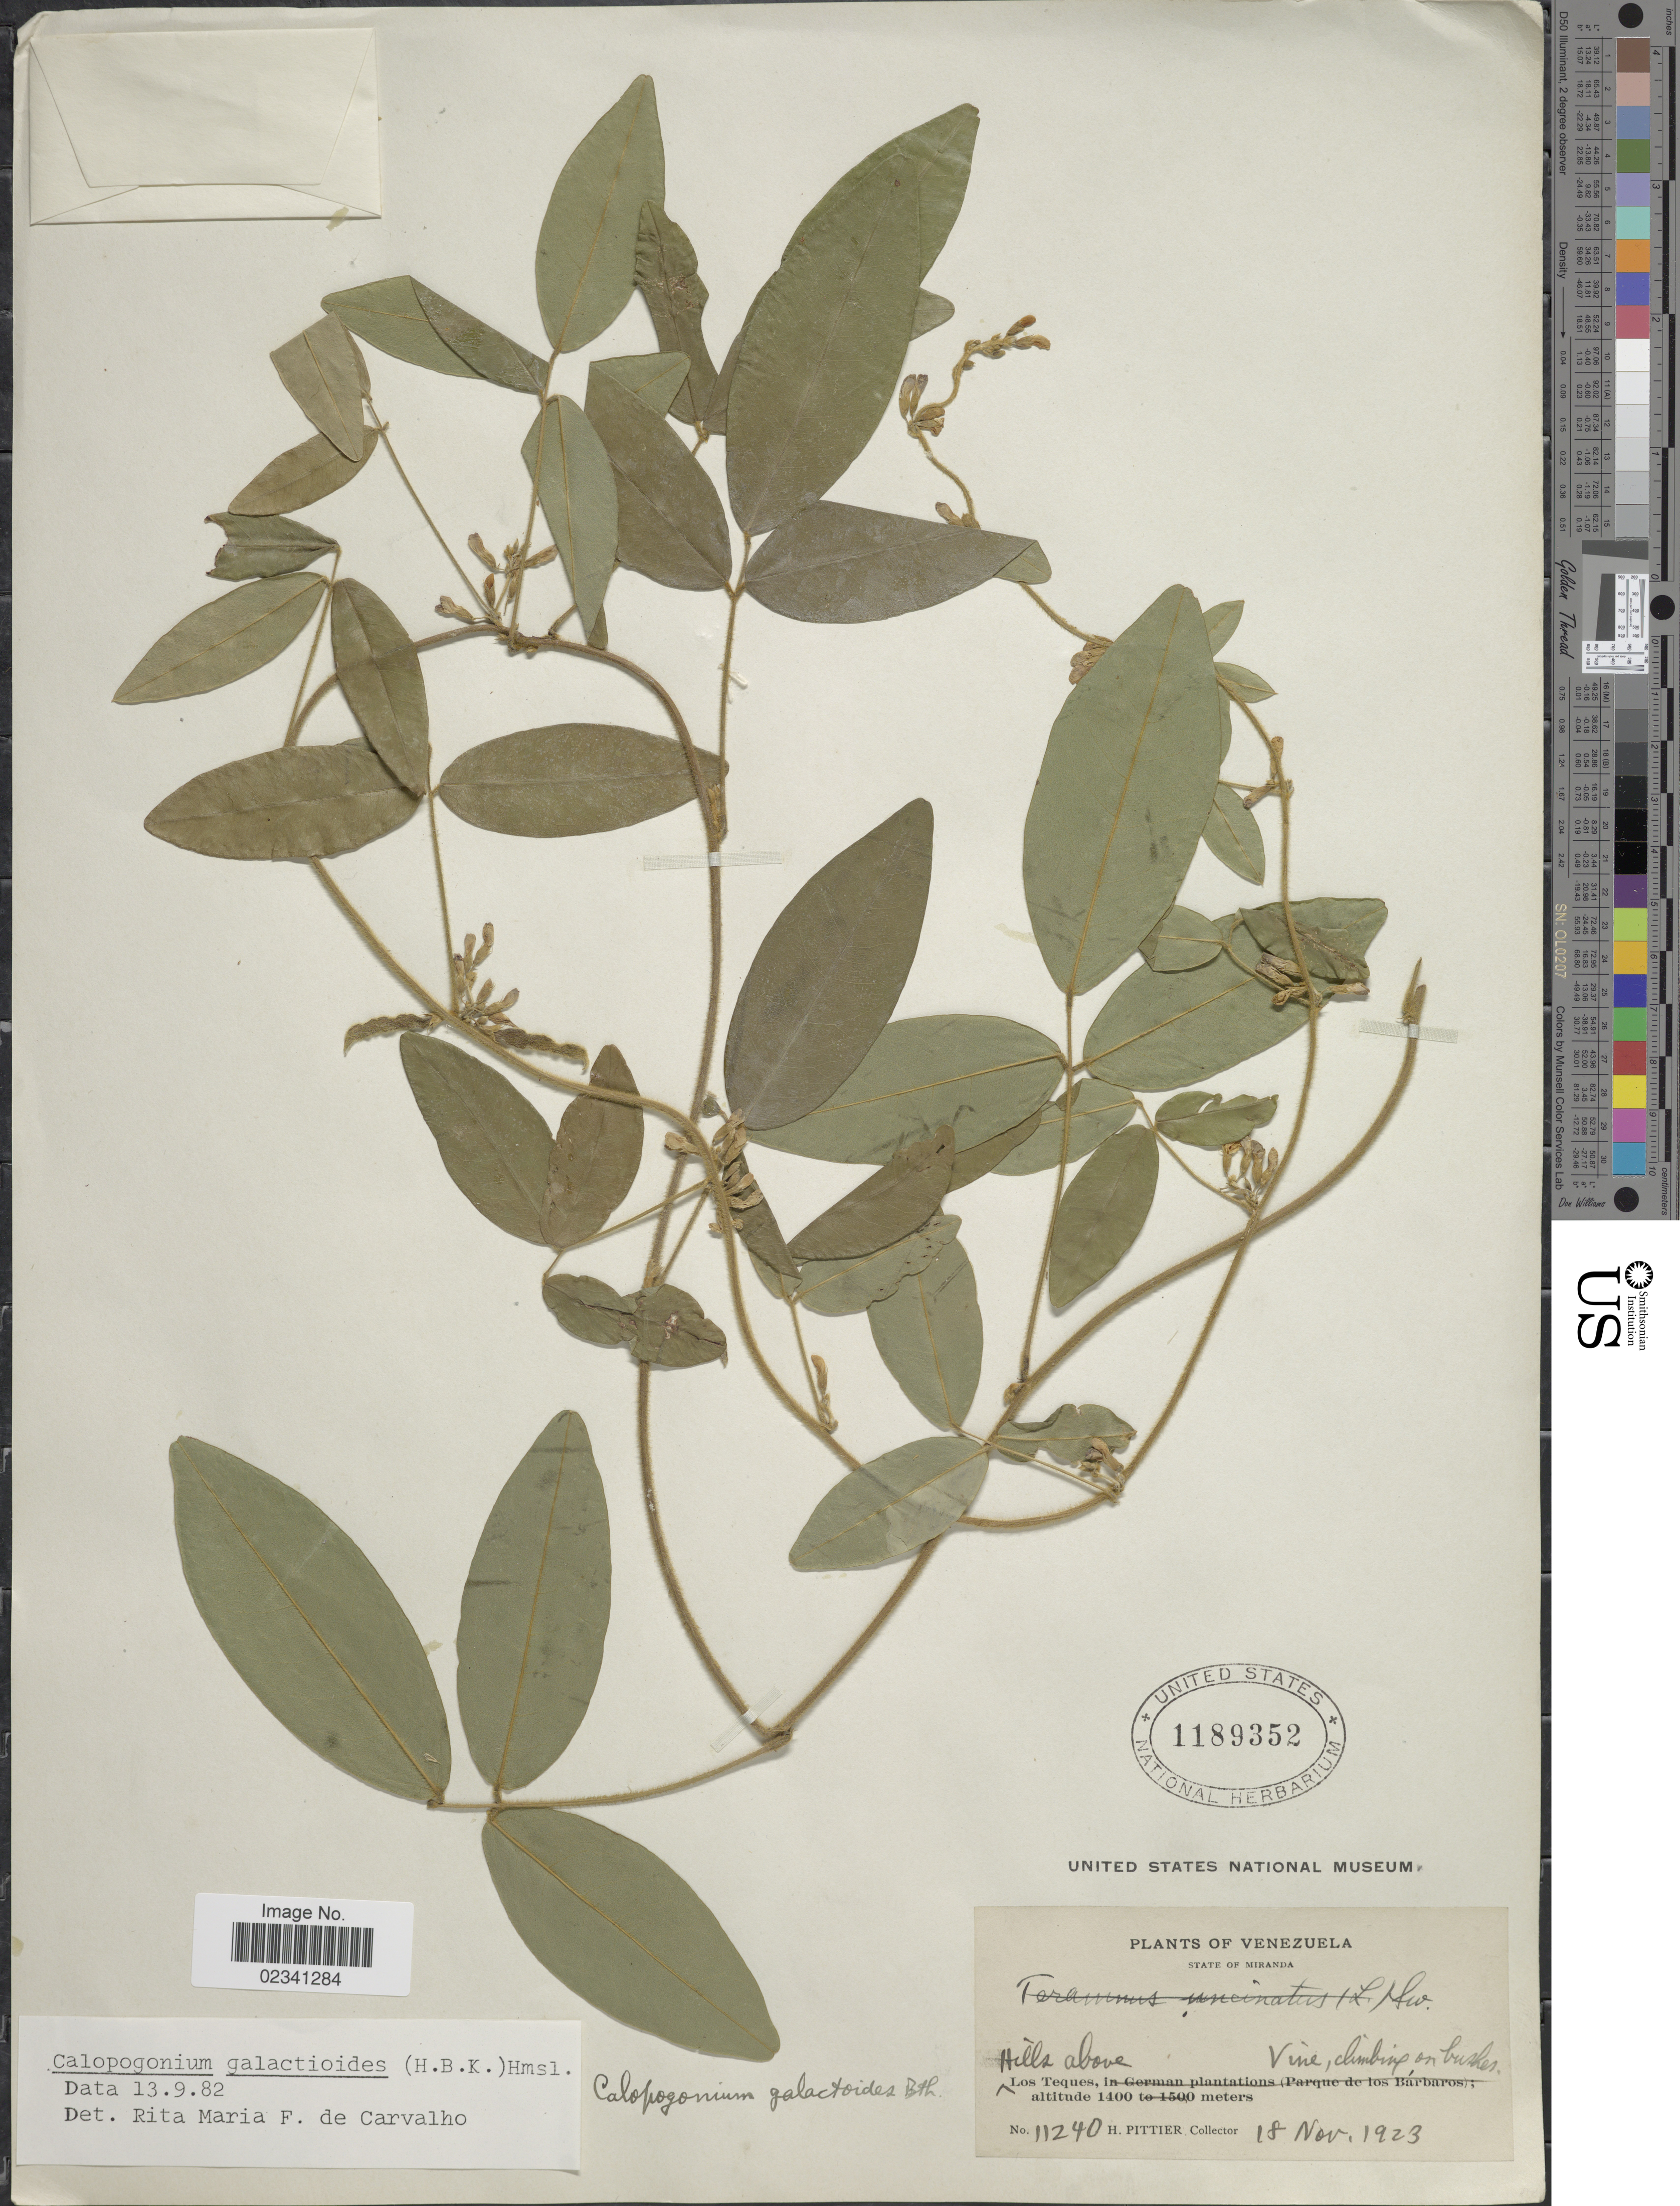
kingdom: Plantae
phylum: Tracheophyta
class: Magnoliopsida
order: Fabales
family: Fabaceae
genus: Calopogonium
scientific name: Calopogonium galactioides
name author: (Kunth) Hemsl.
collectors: H. F. Pittier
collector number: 11240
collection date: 1923-11-18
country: Venezuela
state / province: Miranda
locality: Hills above Los Teques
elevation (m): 1400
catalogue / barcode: US 1189352